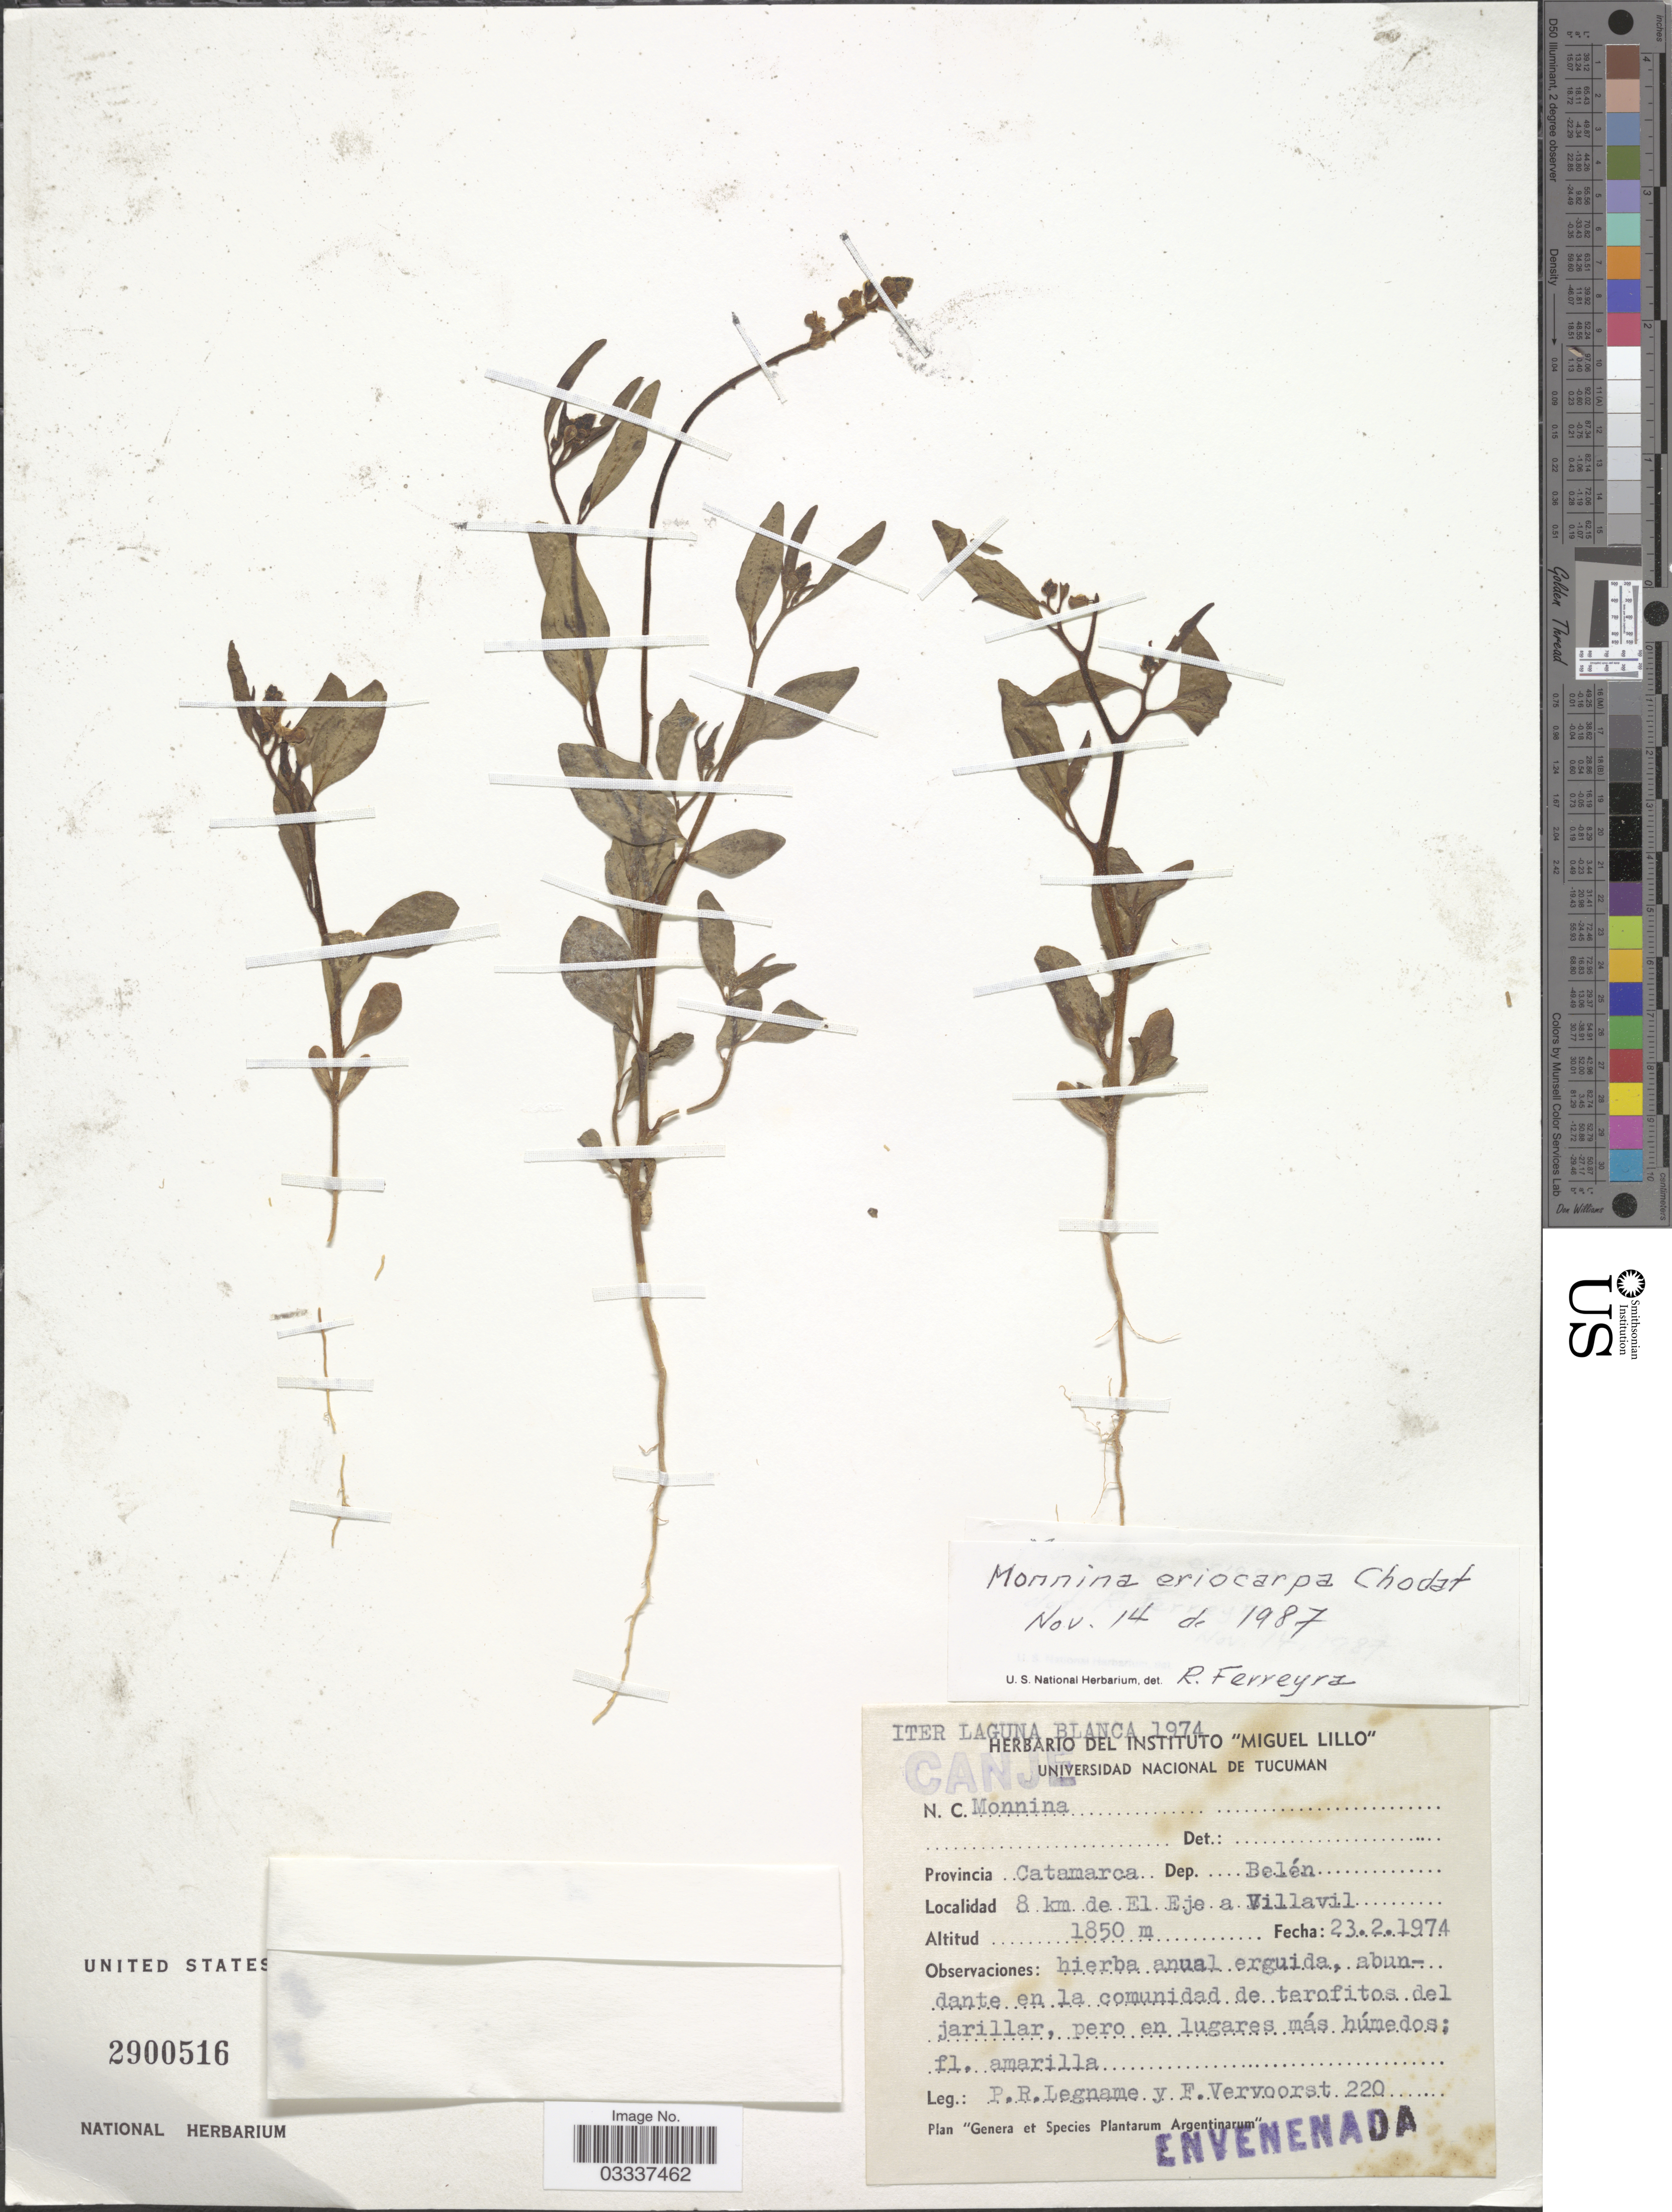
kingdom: Plantae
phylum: Tracheophyta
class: Magnoliopsida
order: Fabales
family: Polygalaceae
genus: Monnina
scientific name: Monnina erioclada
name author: Gand.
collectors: P. R. Legname & F. Vervoorst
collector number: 220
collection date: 1974-02-23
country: Argentina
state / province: Catamarca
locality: Dep. Belén, 8 km de El Eje a Villavil.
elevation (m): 1850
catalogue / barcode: US 2900516